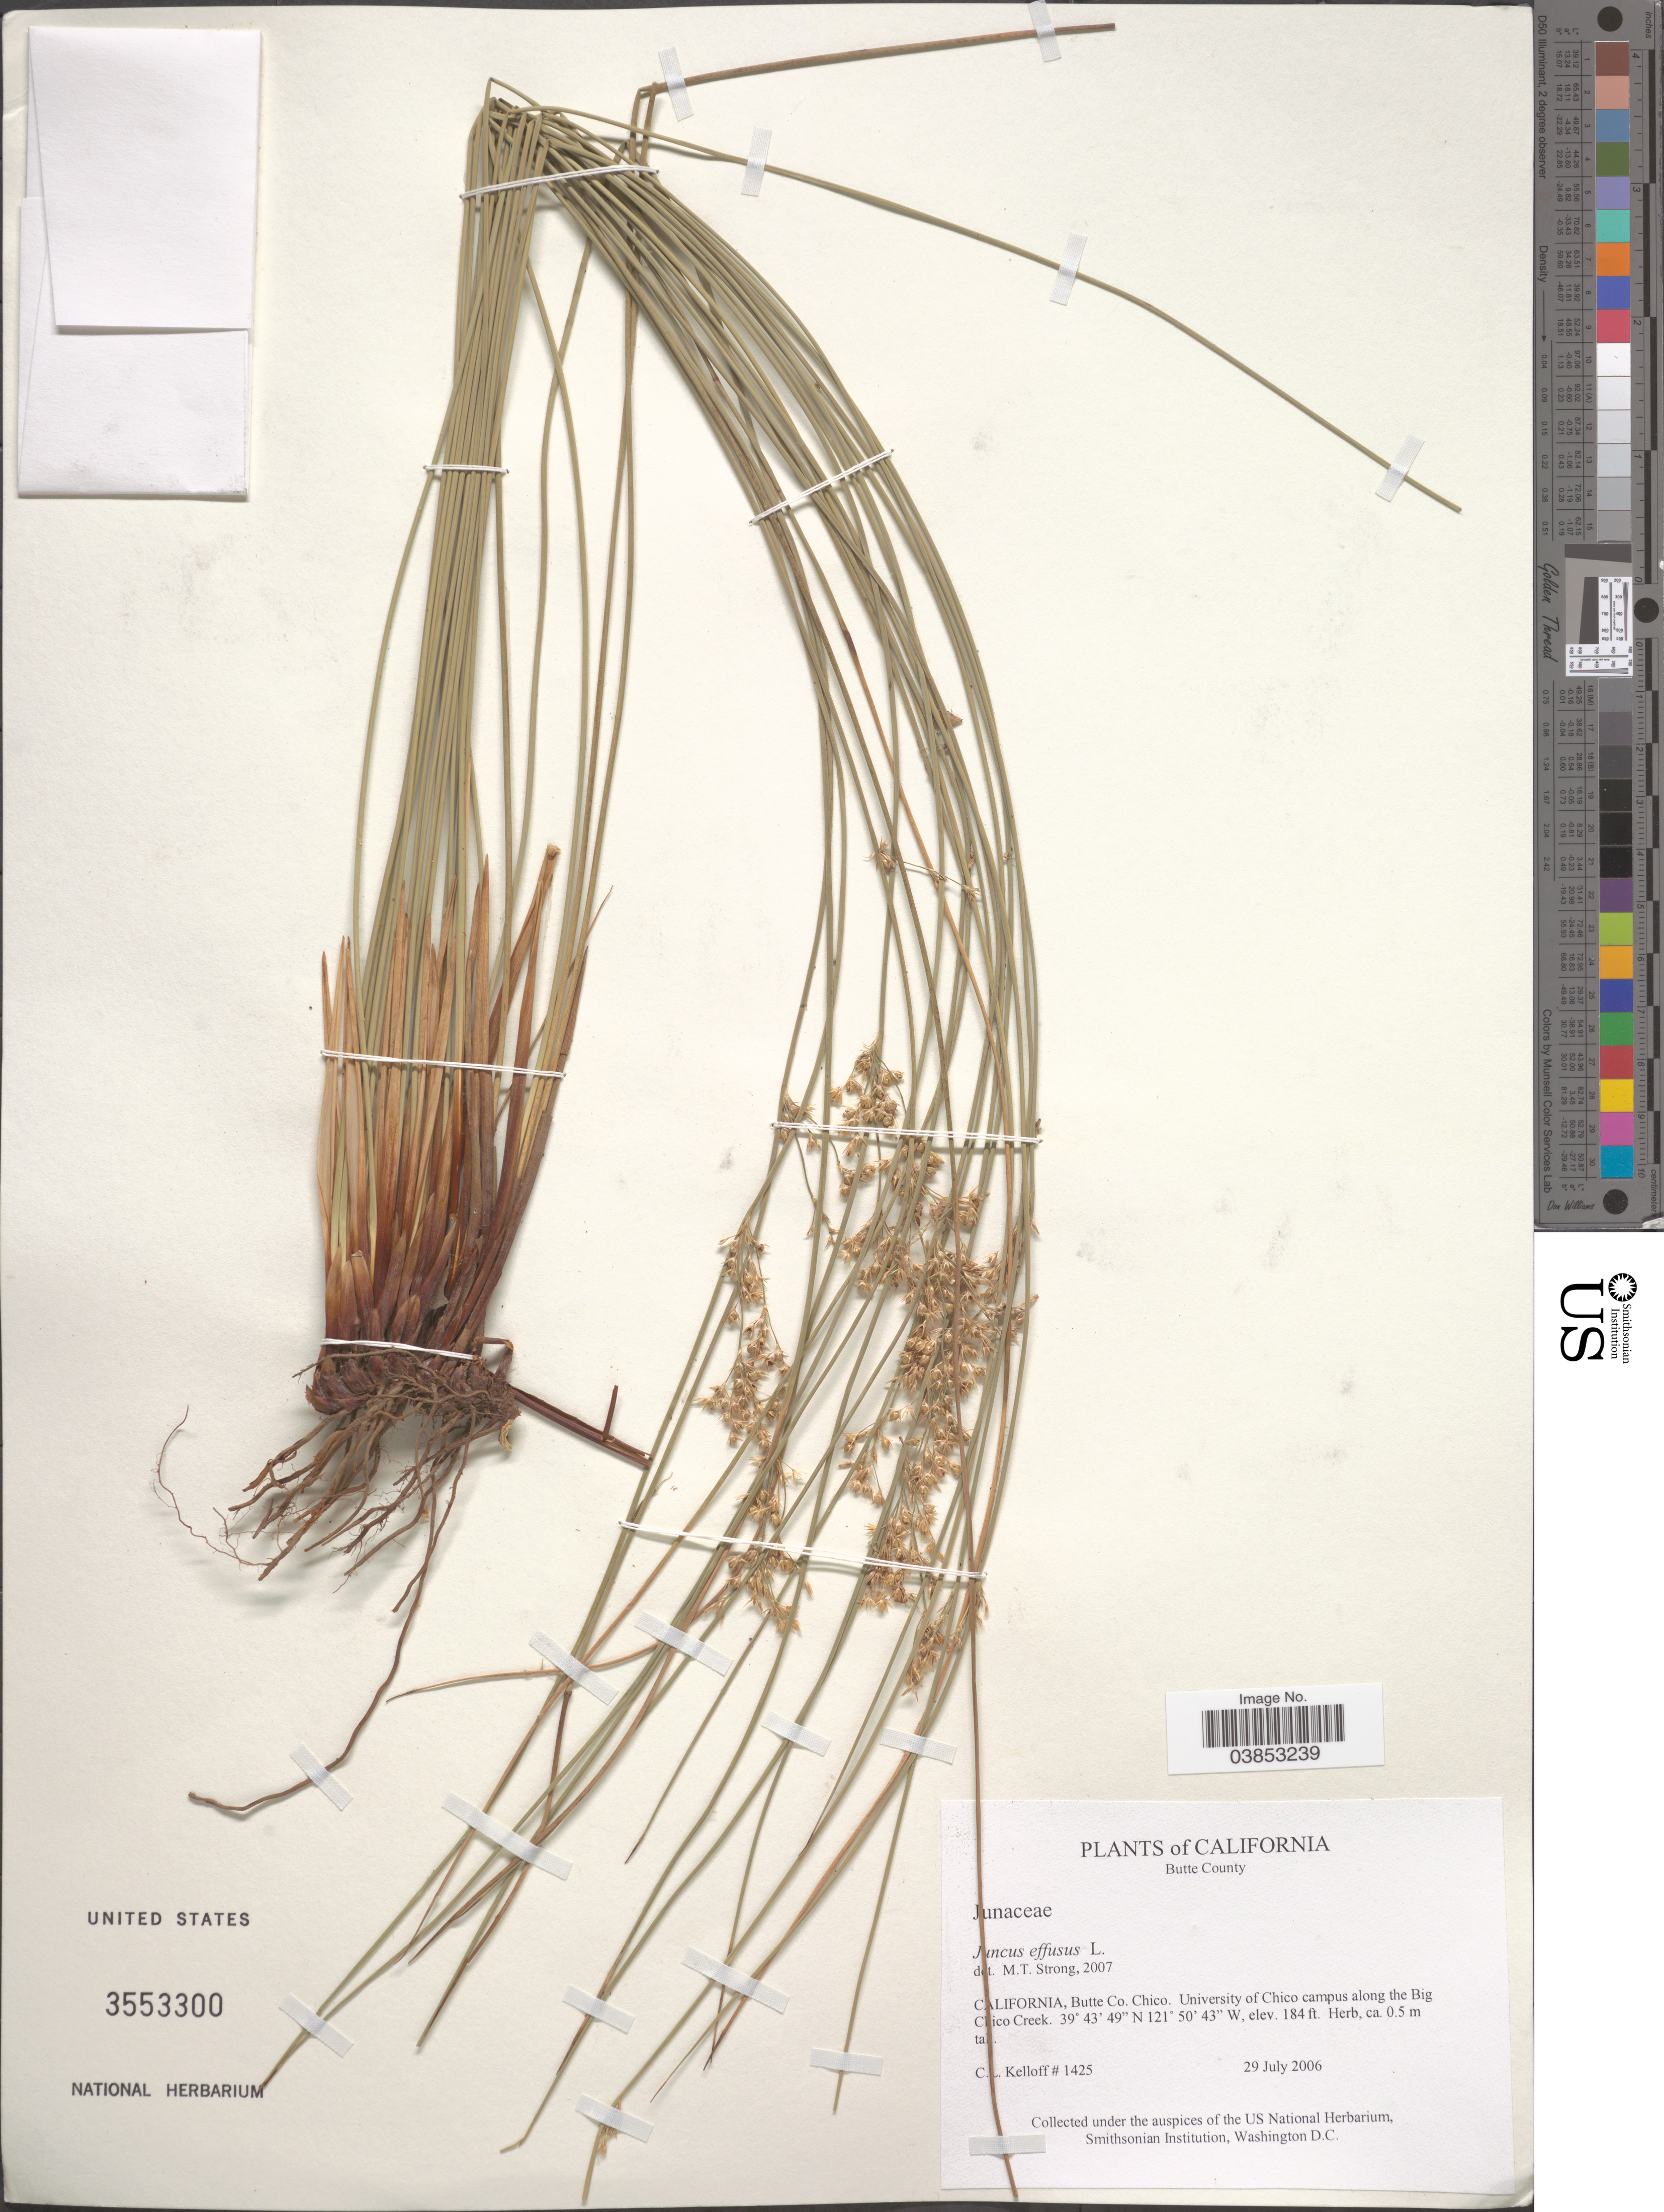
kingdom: Plantae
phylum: Tracheophyta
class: Liliopsida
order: Poales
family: Juncaceae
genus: Juncus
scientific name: Juncus effusus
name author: L.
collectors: C. L. Kelloff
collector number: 1425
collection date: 2006-07-29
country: United States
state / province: California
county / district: Butte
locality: Butte County. Chico. University of Chico campus along the Big Chico Creek.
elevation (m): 56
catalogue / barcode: US 3553300